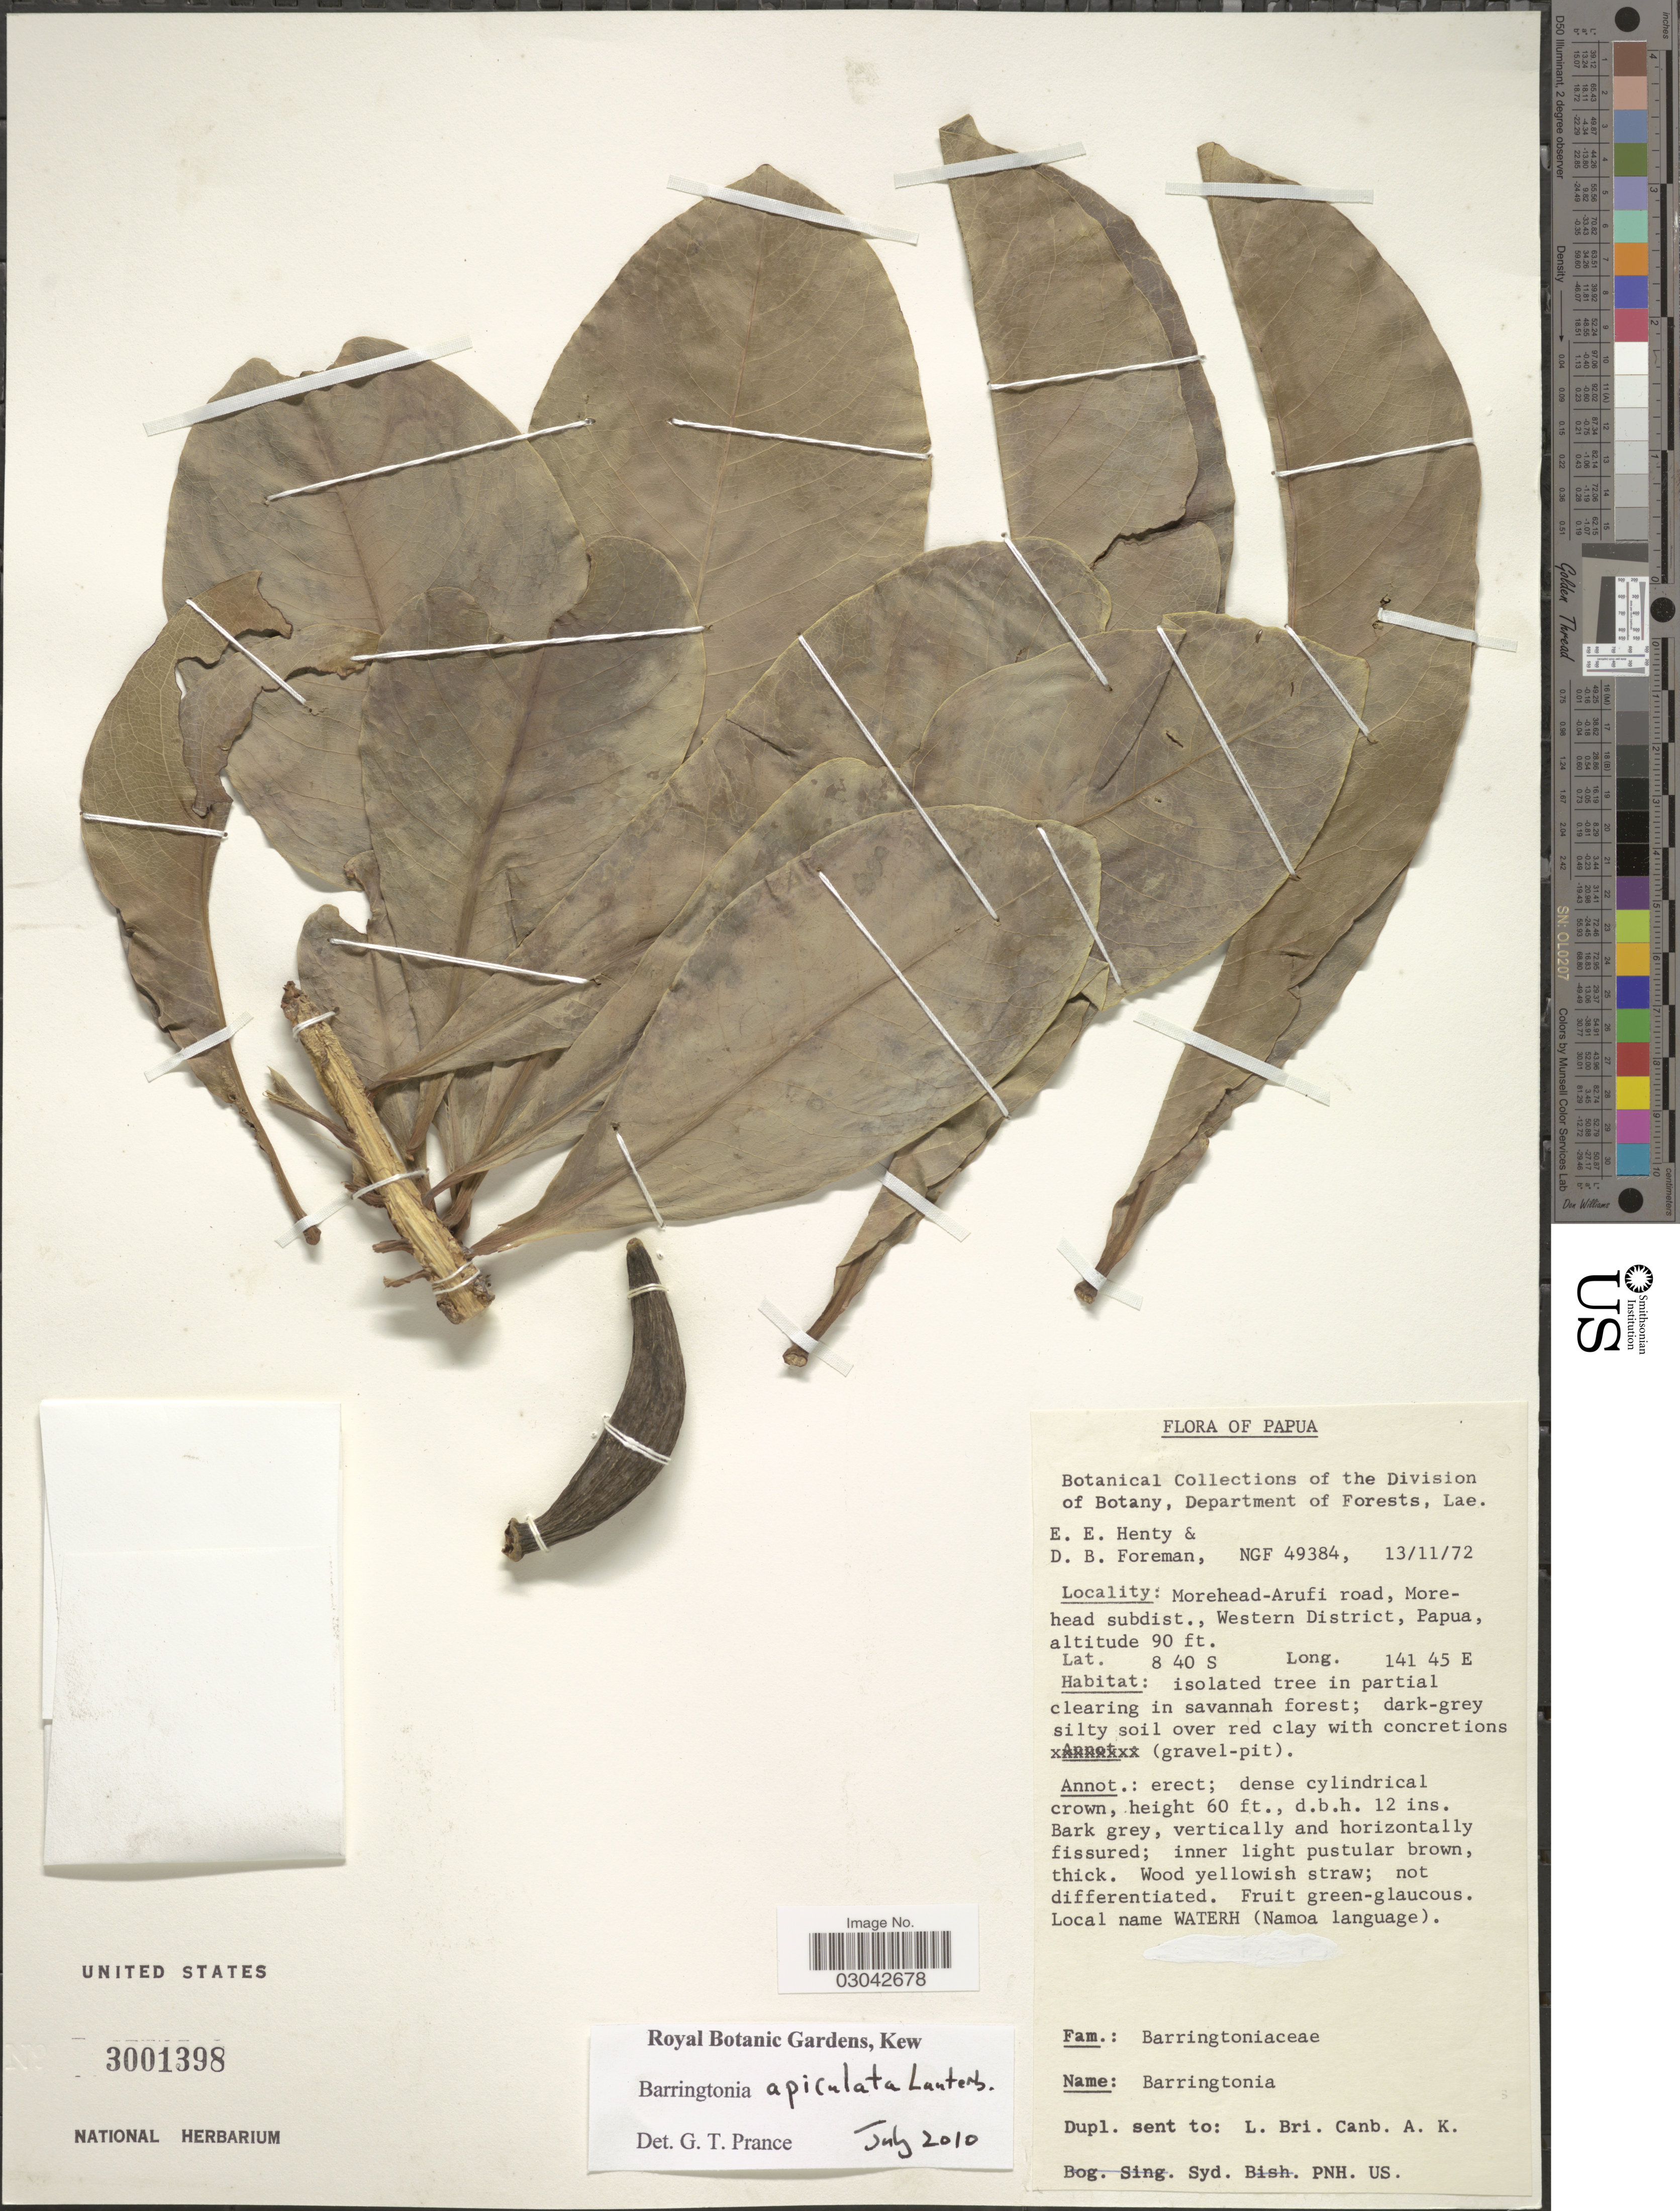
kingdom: Plantae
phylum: Tracheophyta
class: Magnoliopsida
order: Ericales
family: Lecythidaceae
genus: Barringtonia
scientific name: Barringtonia apiculata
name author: Lauterb.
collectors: E. Henty & D. Foreman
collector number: NGF49384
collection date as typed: Transcribed d/m/y: 13/11/72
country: Papua New Guinea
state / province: Western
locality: Morehead-Arufi road, Morehead subdist., Western District, Papua.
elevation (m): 27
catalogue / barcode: US 3001398